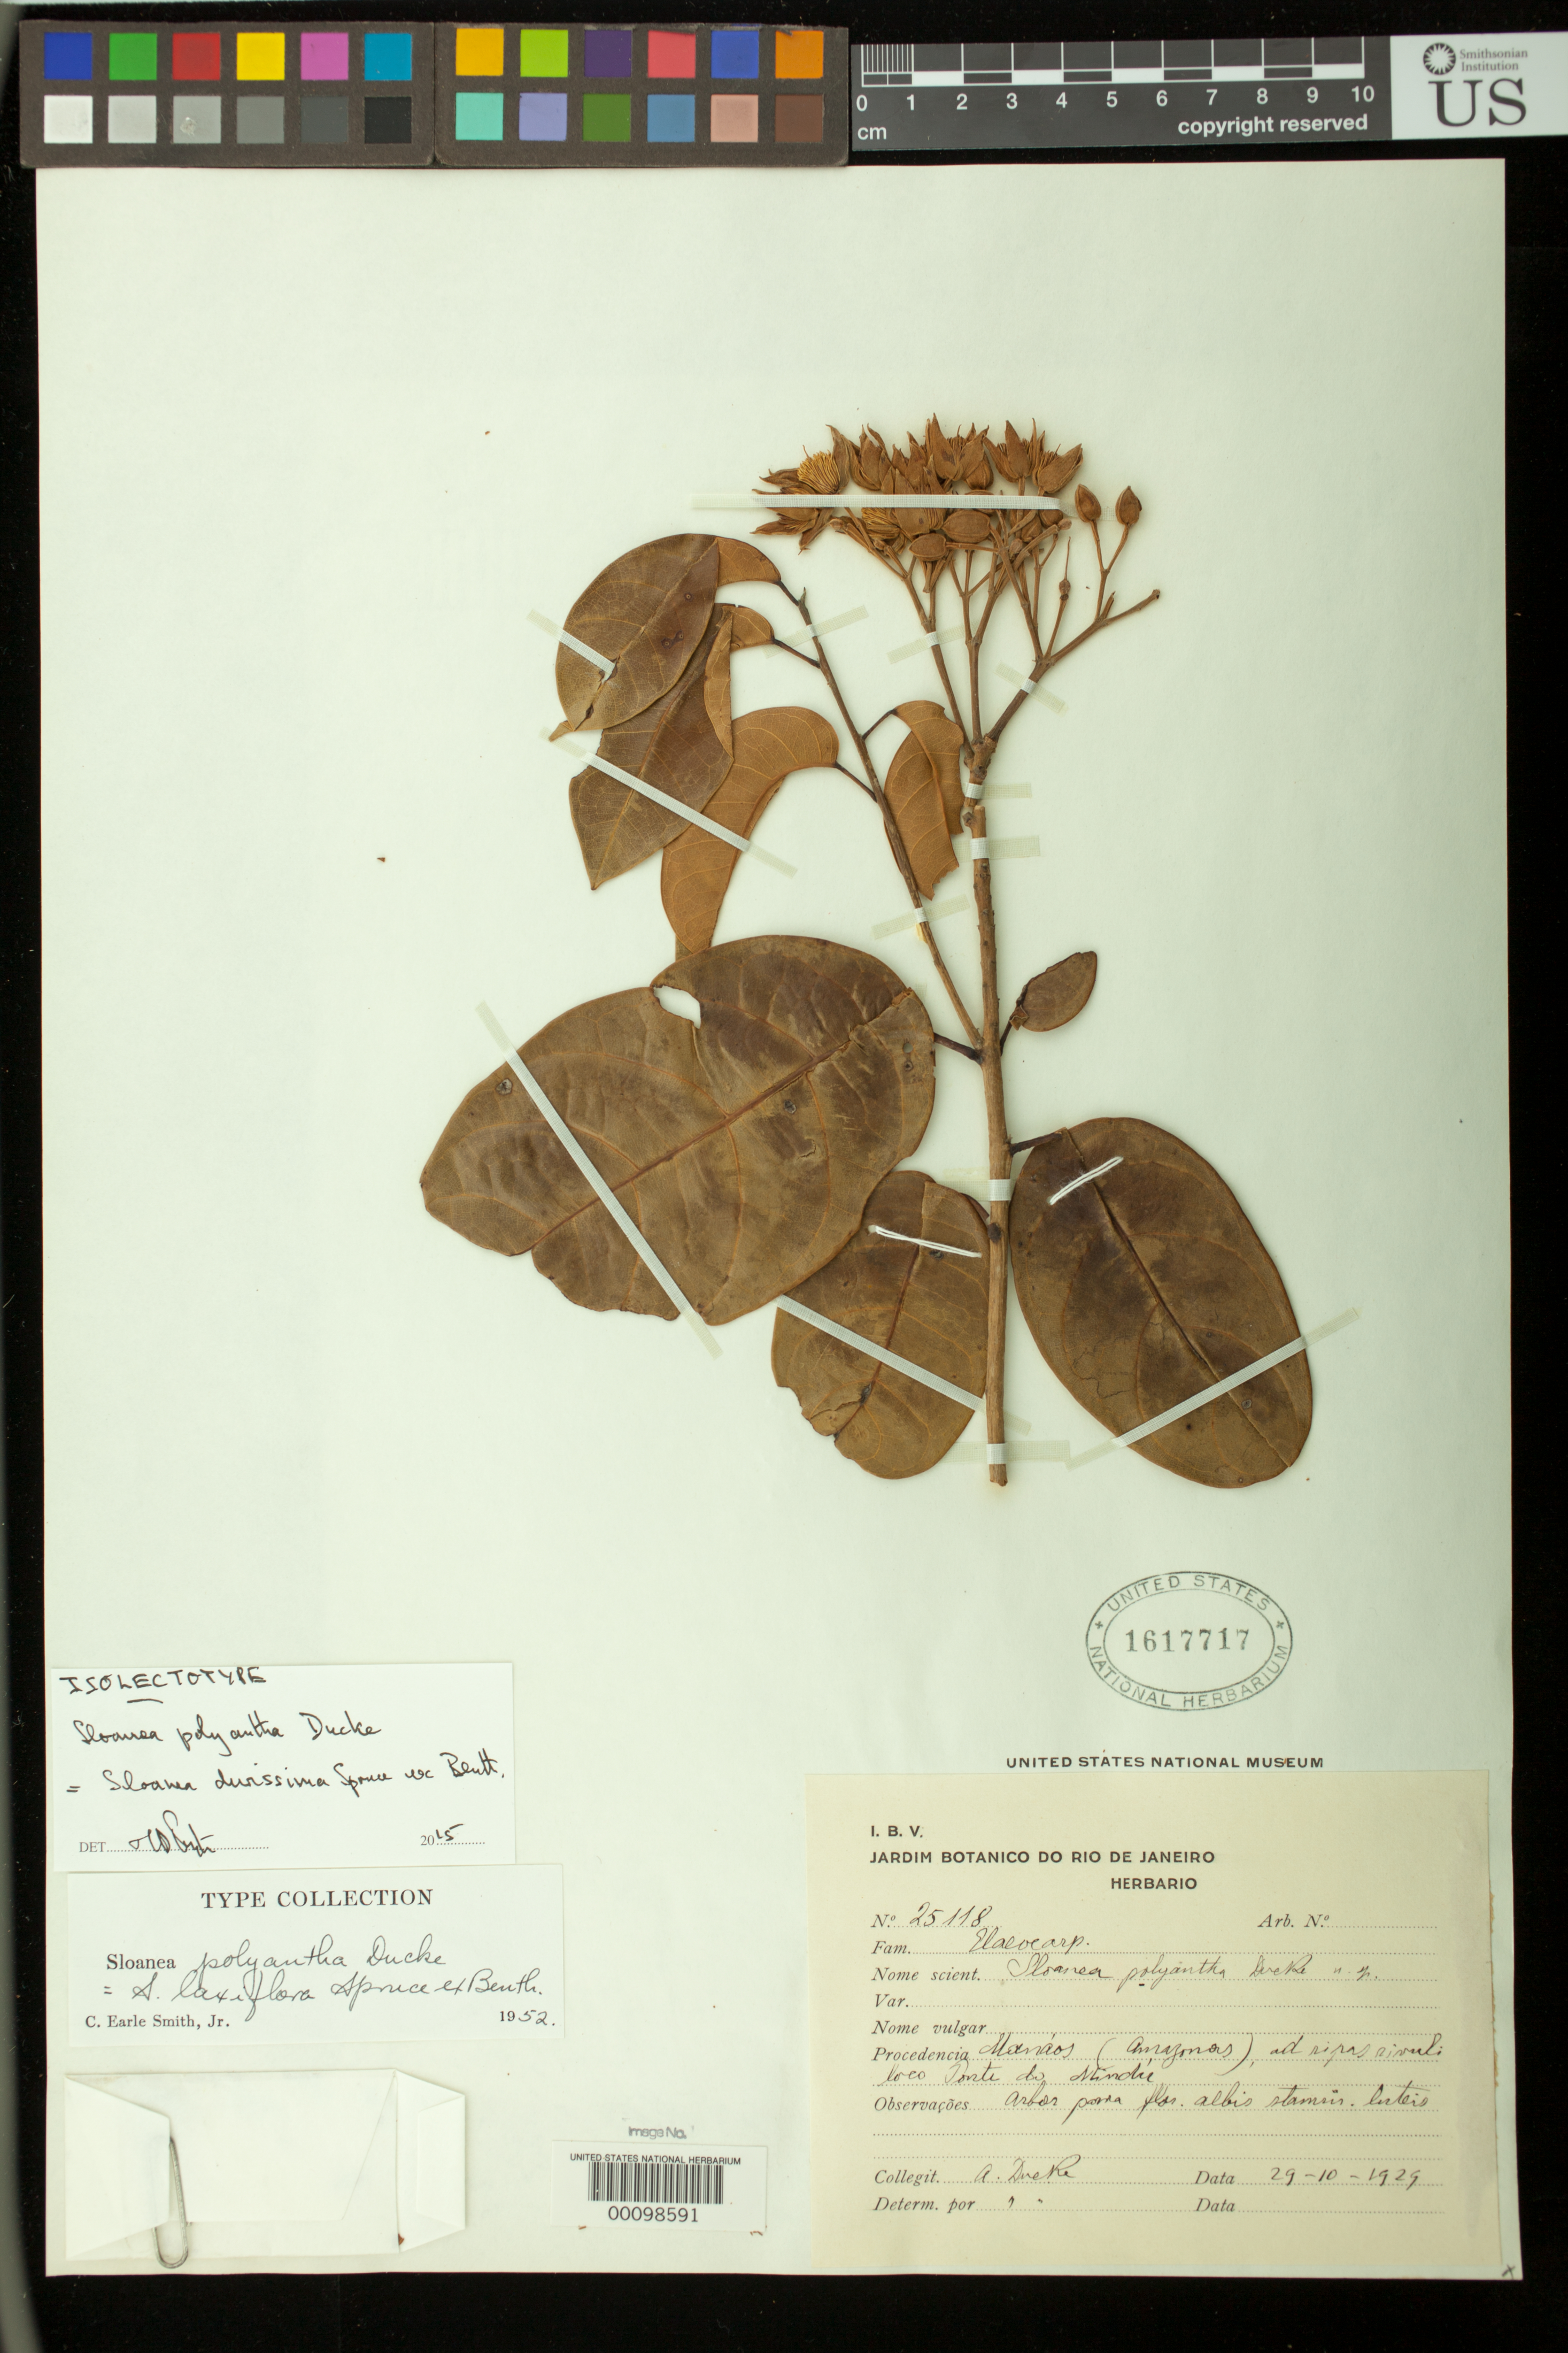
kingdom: Plantae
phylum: Tracheophyta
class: Magnoliopsida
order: Oxalidales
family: Elaeocarpaceae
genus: Sloanea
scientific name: Sloanea polyantha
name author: Ducke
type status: Lectotype; Isosyntype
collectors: A. Ducke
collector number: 25118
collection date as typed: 29 Oct 1929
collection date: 1929-10-29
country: Brazil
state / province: Amazonas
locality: Manaos.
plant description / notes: This collection (Ducke 25118) cited by C.E. Smith as "type" but citing 2 herbaria (S, US); annotated by T.D. Pennington (2015) as "isolectotype"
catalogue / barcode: US 1617717